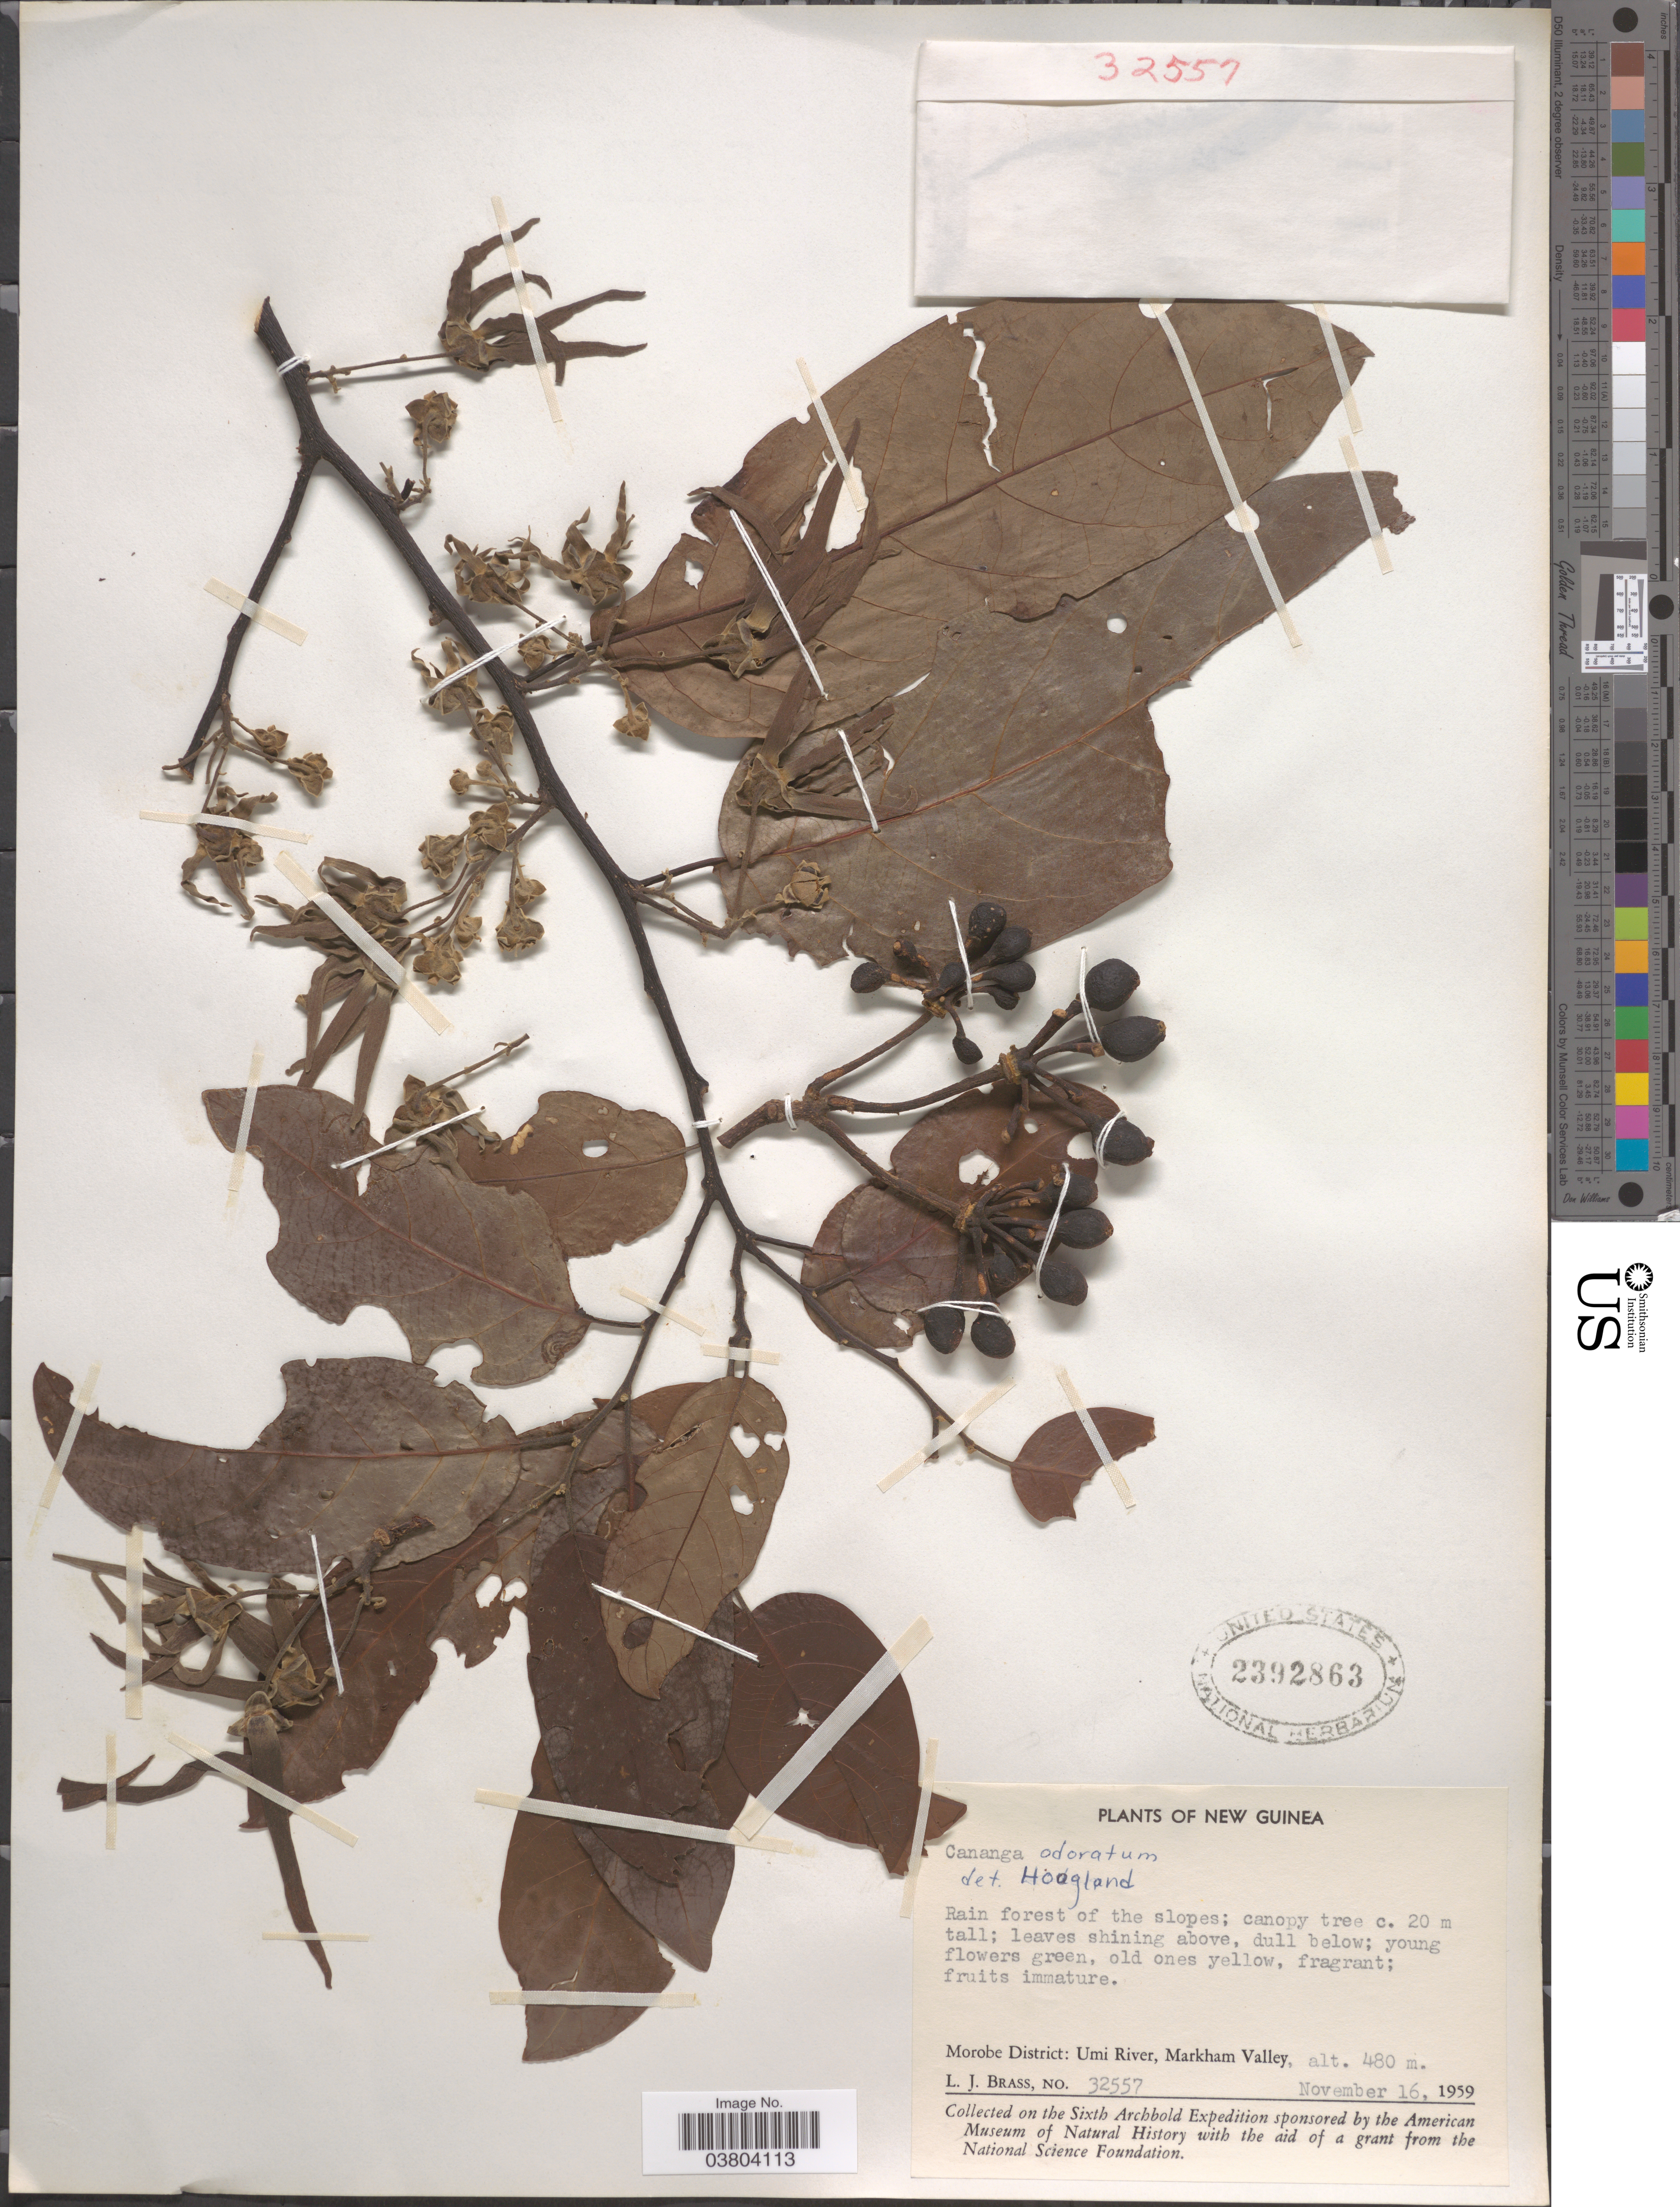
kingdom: Plantae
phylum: Tracheophyta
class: Magnoliopsida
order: Magnoliales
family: Annonaceae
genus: Cananga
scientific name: Cananga odorata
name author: (Lam.) Hook. f. & Thomson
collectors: L. J. Brass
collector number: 32557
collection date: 1959-11-16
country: Papua New Guinea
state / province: Morobe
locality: New Guinea. Morobe District: Umi River, Markham Valley.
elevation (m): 480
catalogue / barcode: US 2392863